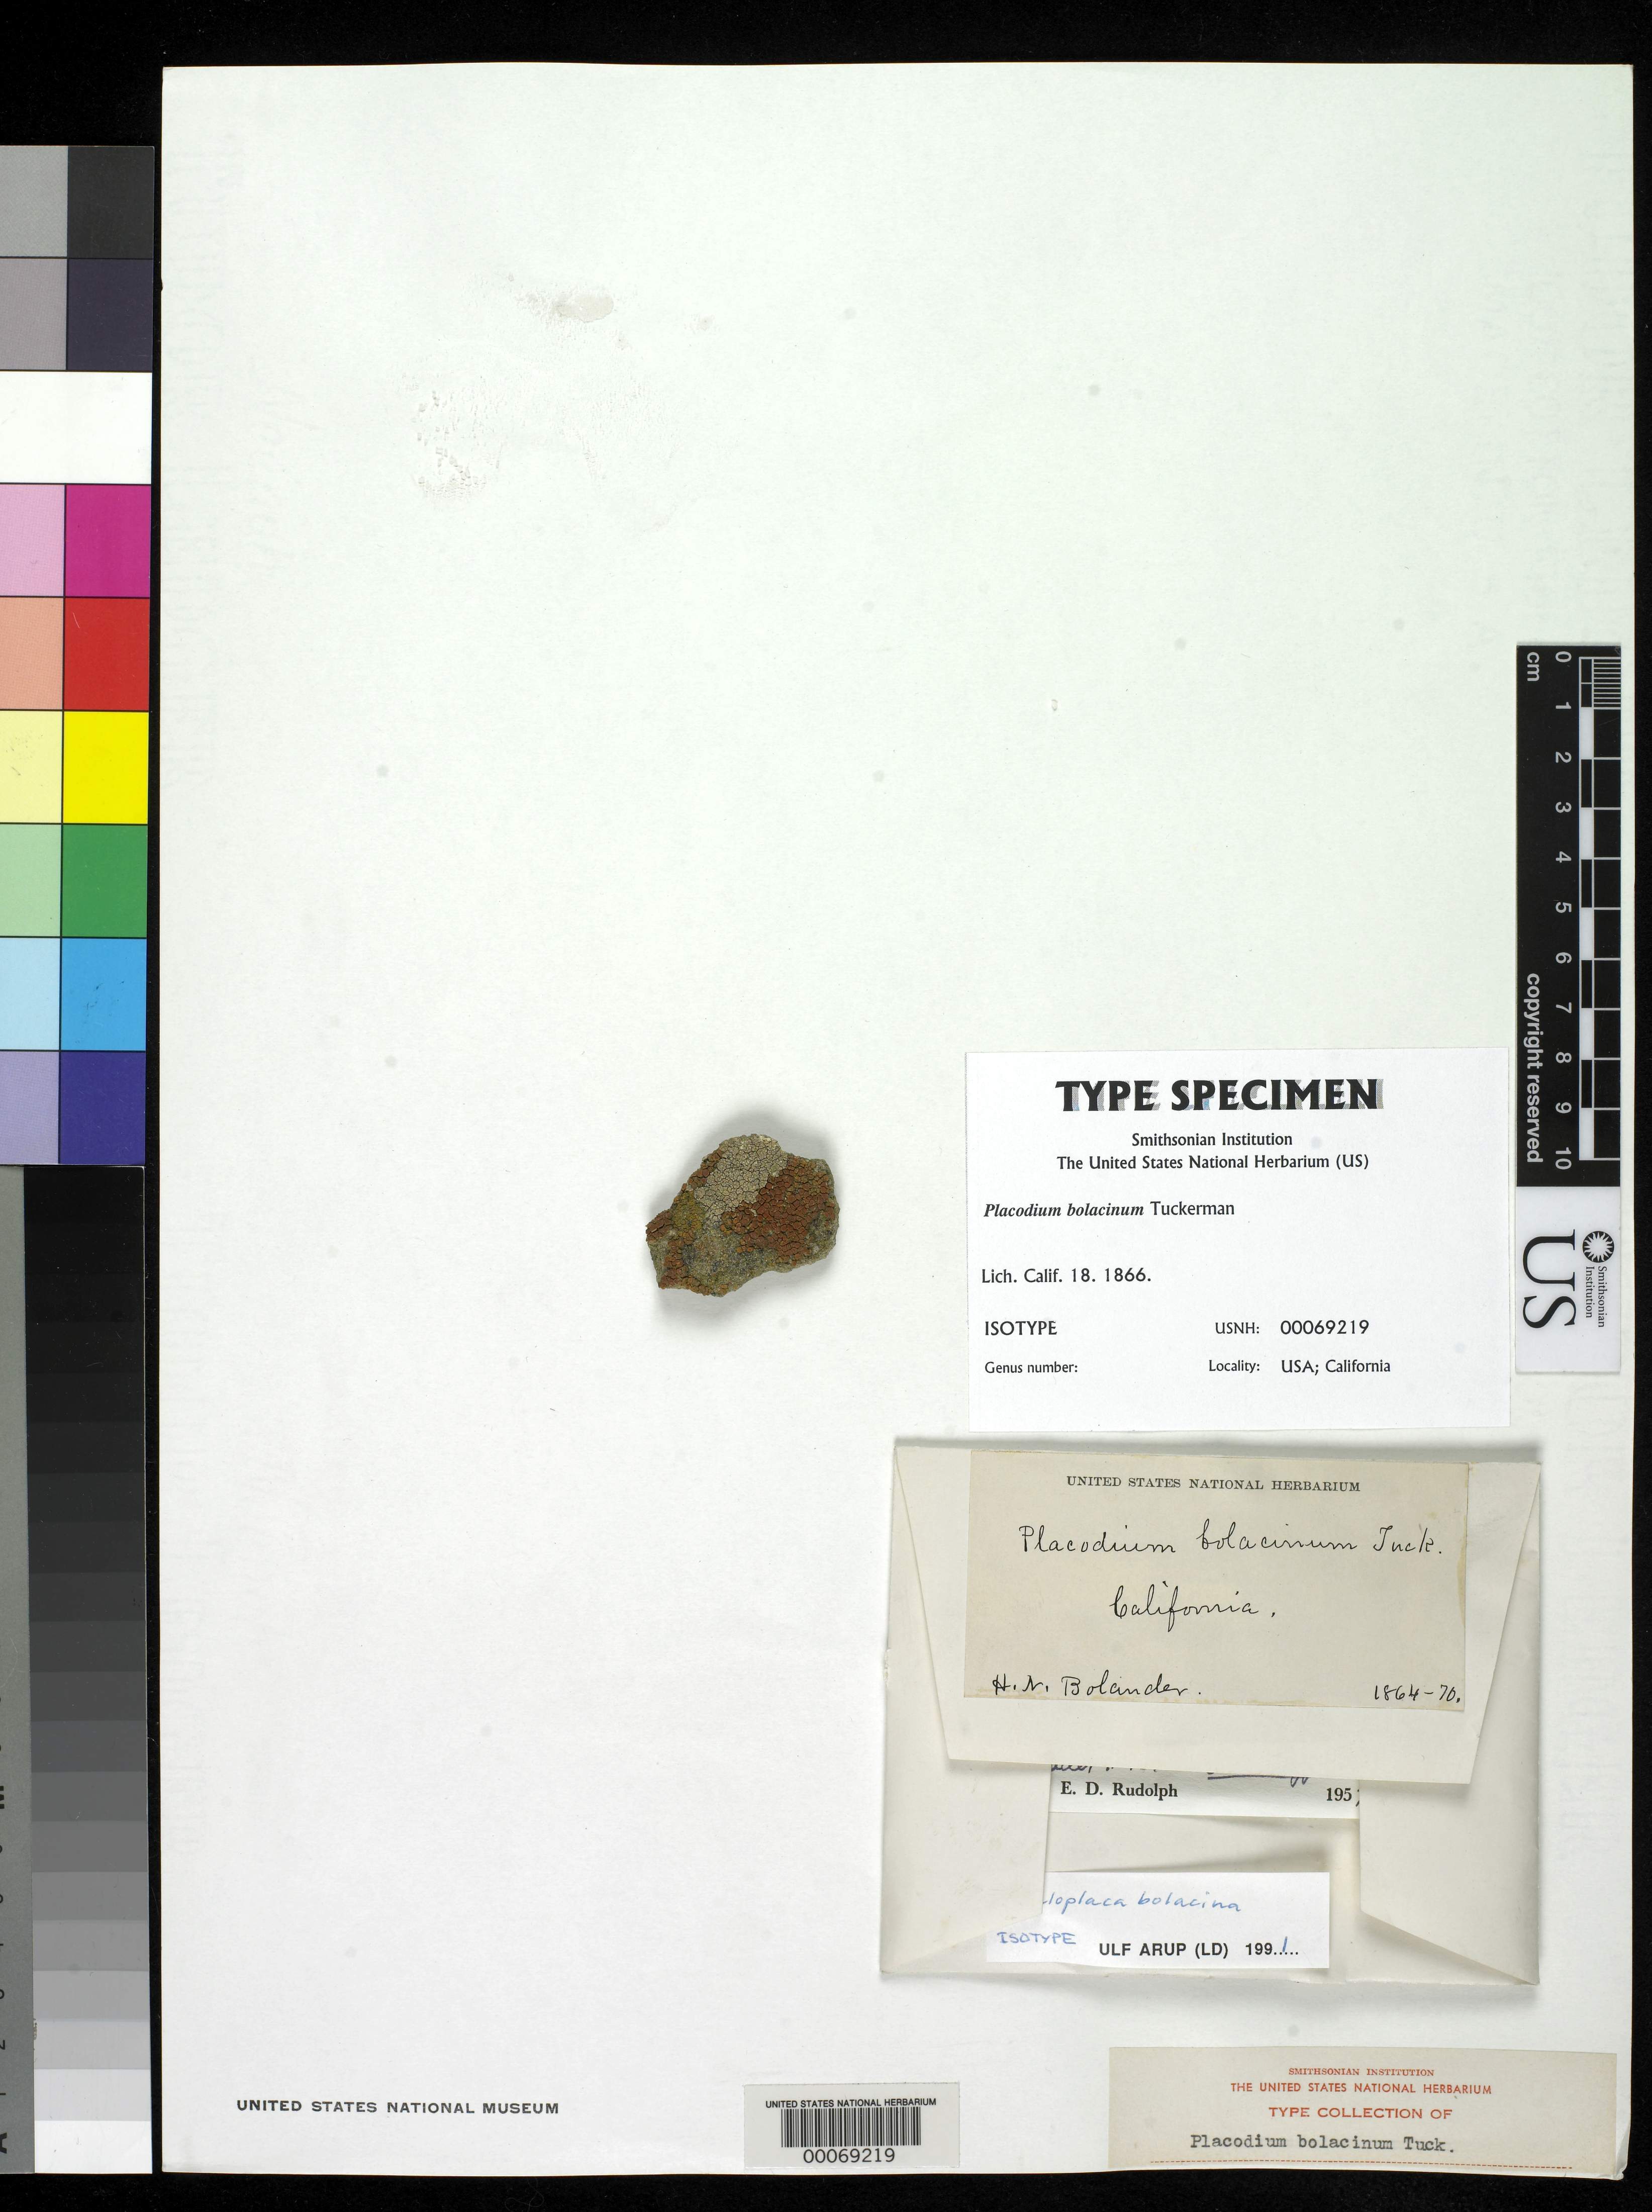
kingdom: Fungi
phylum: Ascomycota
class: Lecanoromycetes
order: Teloschistales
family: Teloschistaceae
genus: Placodium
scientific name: Placodium bolacinum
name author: Tuck.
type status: Isotype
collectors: H. Bolander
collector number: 121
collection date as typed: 1864 to -- --- 1866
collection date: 1864/1866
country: United States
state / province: California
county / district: Alameda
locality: Oakland Hills, N of Elridge Ranch.